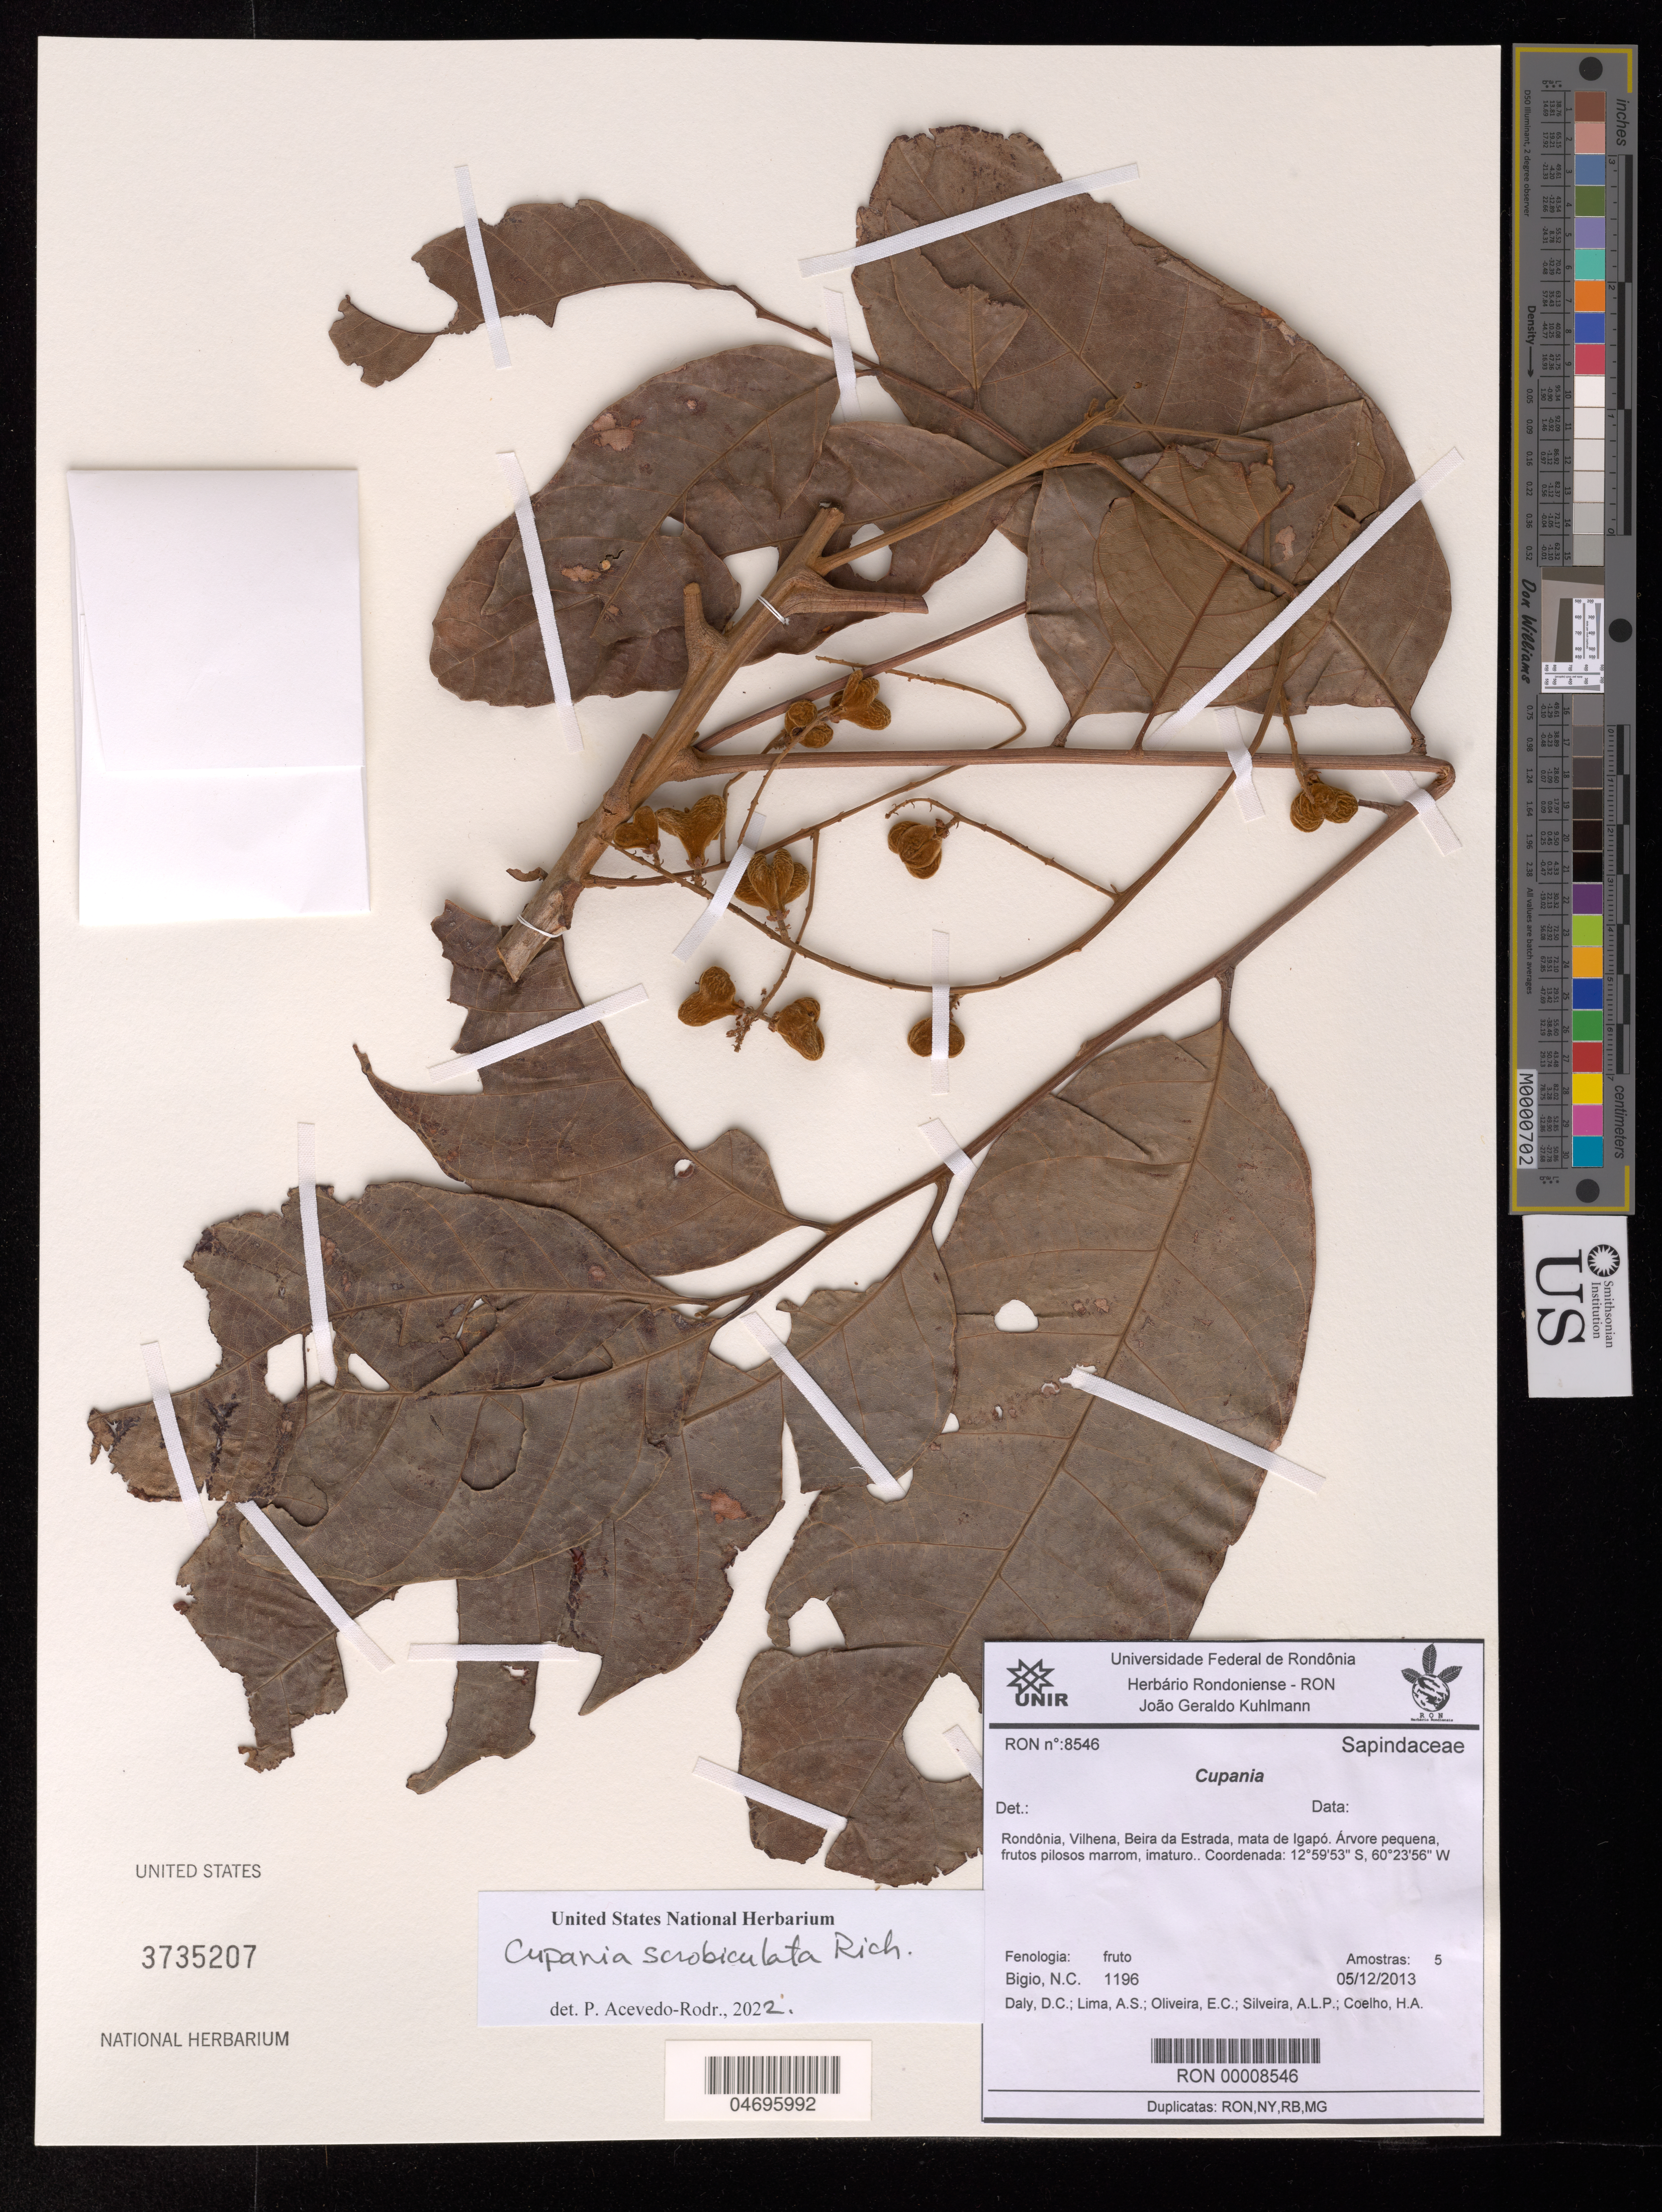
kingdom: Plantae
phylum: Tracheophyta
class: Magnoliopsida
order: Sapindales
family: Sapindaceae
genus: Cupania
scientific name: Cupania scrobiculata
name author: Rich.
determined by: Acevedo-Rodríguez, P., (BOT), Smithsonian Institution - National Museum of Natural History (UNITED STATES)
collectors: N. C. Bigio, D. C. Daly, A. Lima, E. Oliveira, A. Silveira & H. Coelho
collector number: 1196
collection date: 2013-12-05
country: Brazil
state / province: Rondônia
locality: Vilhena.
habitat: Beira da Estrada, mata de Igapo.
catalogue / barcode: US 3735207